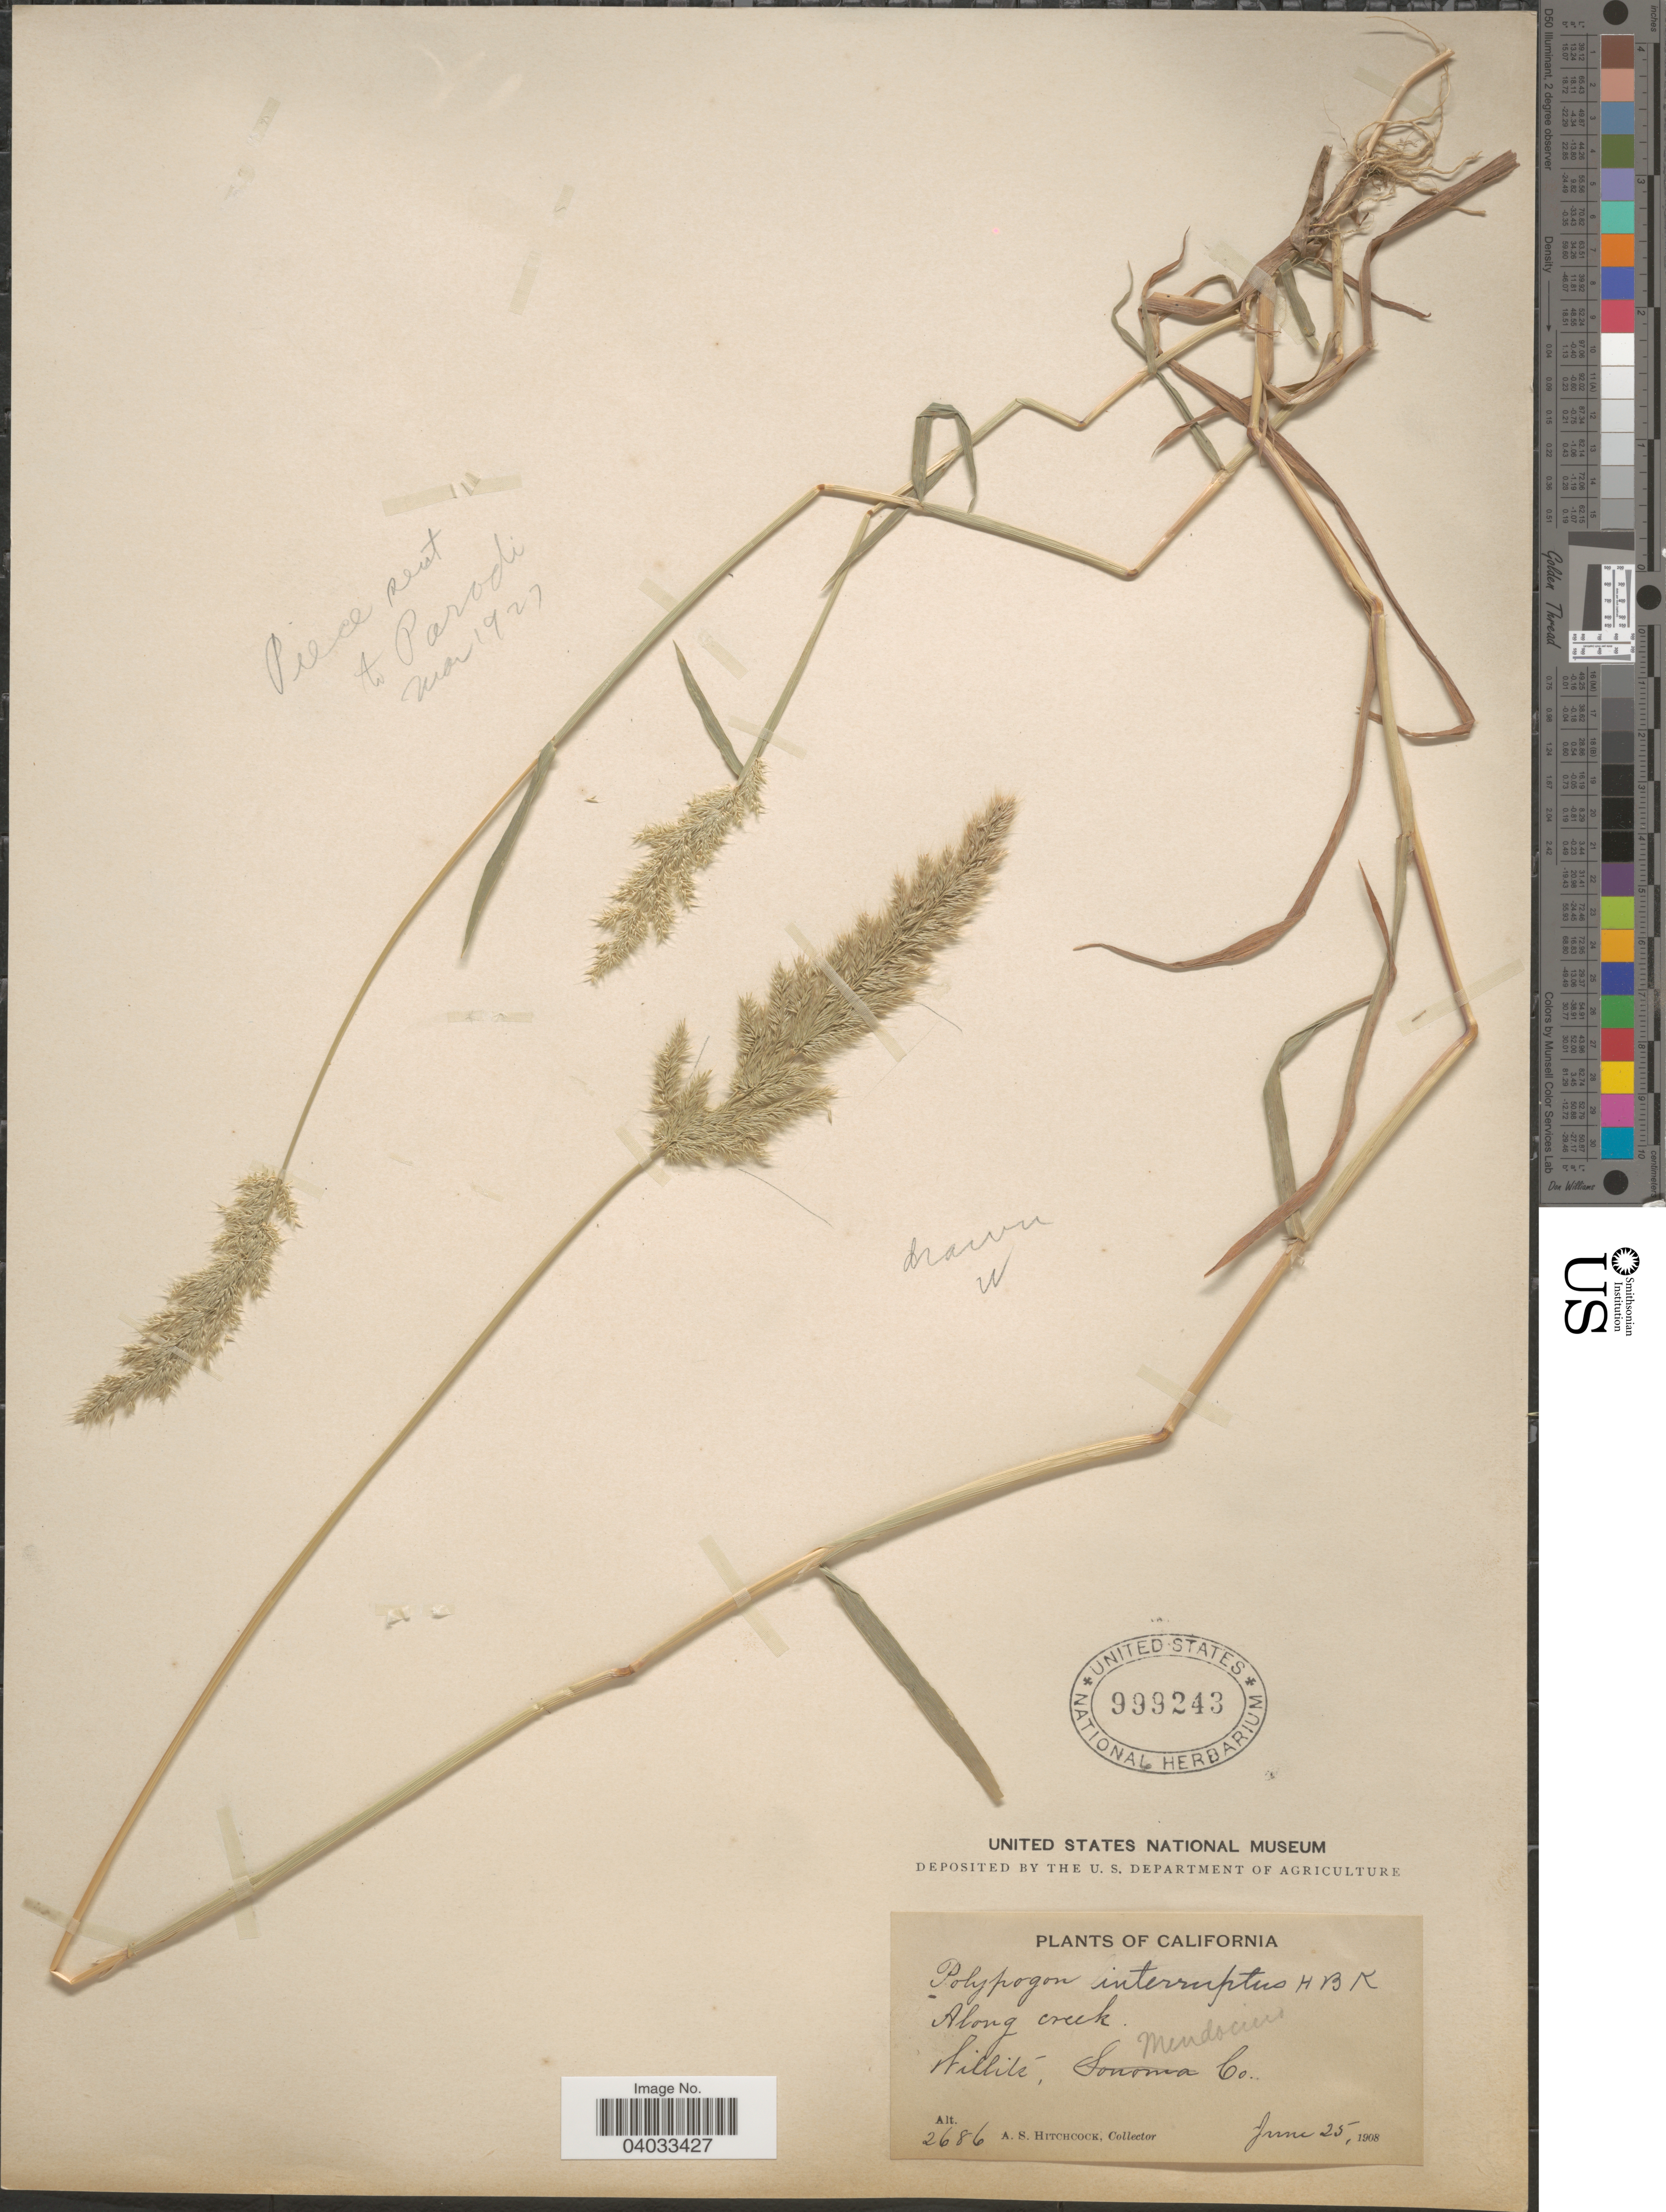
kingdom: Plantae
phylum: Tracheophyta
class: Liliopsida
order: Poales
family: Poaceae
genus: Polypogon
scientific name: Polypogon interruptus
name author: Kunth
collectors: A. S. Hitchcock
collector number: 2686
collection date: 1908-06-25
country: United States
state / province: California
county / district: Mendocino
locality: Willits, Mendocino Co.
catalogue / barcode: US 999243